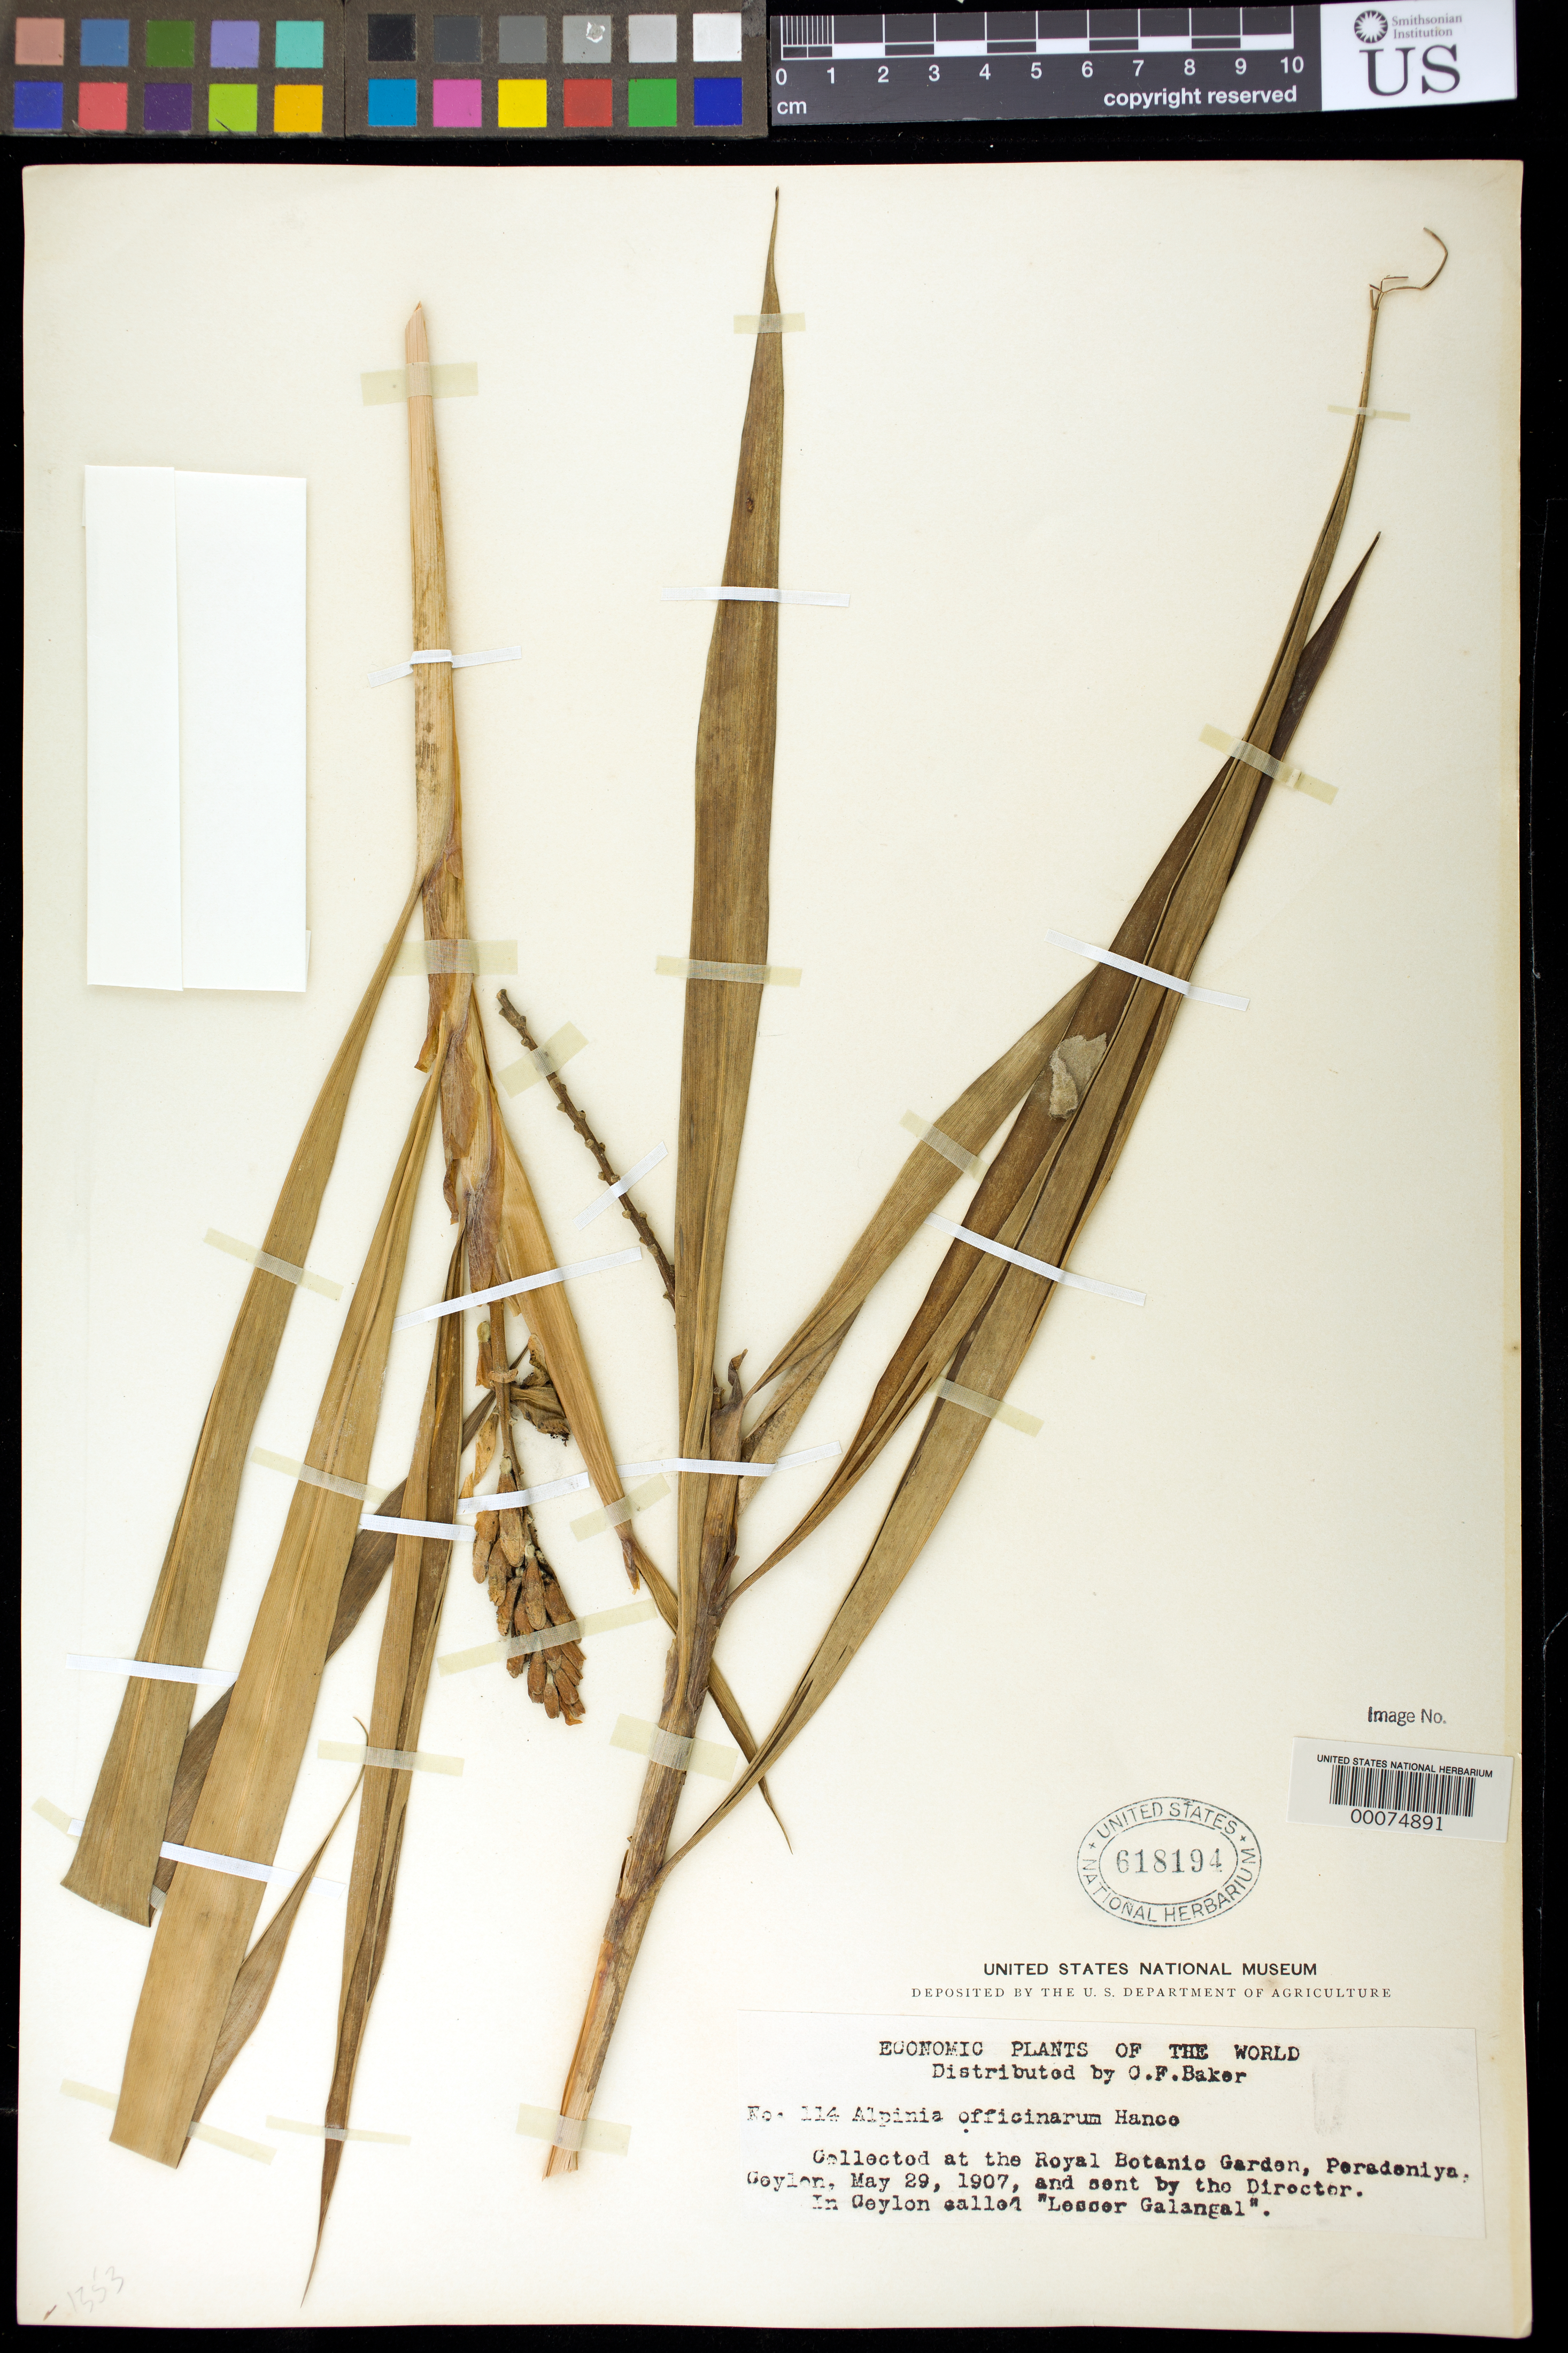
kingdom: Plantae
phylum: Tracheophyta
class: Liliopsida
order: Zingiberales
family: Zingiberaceae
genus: Alpinia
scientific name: Alpinia officinarum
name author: Hance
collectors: O. F. Baker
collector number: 114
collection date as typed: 29 May 1907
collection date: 1907-05-29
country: Sri Lanka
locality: Royal botanic garden, paradeniya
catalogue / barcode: US 618194